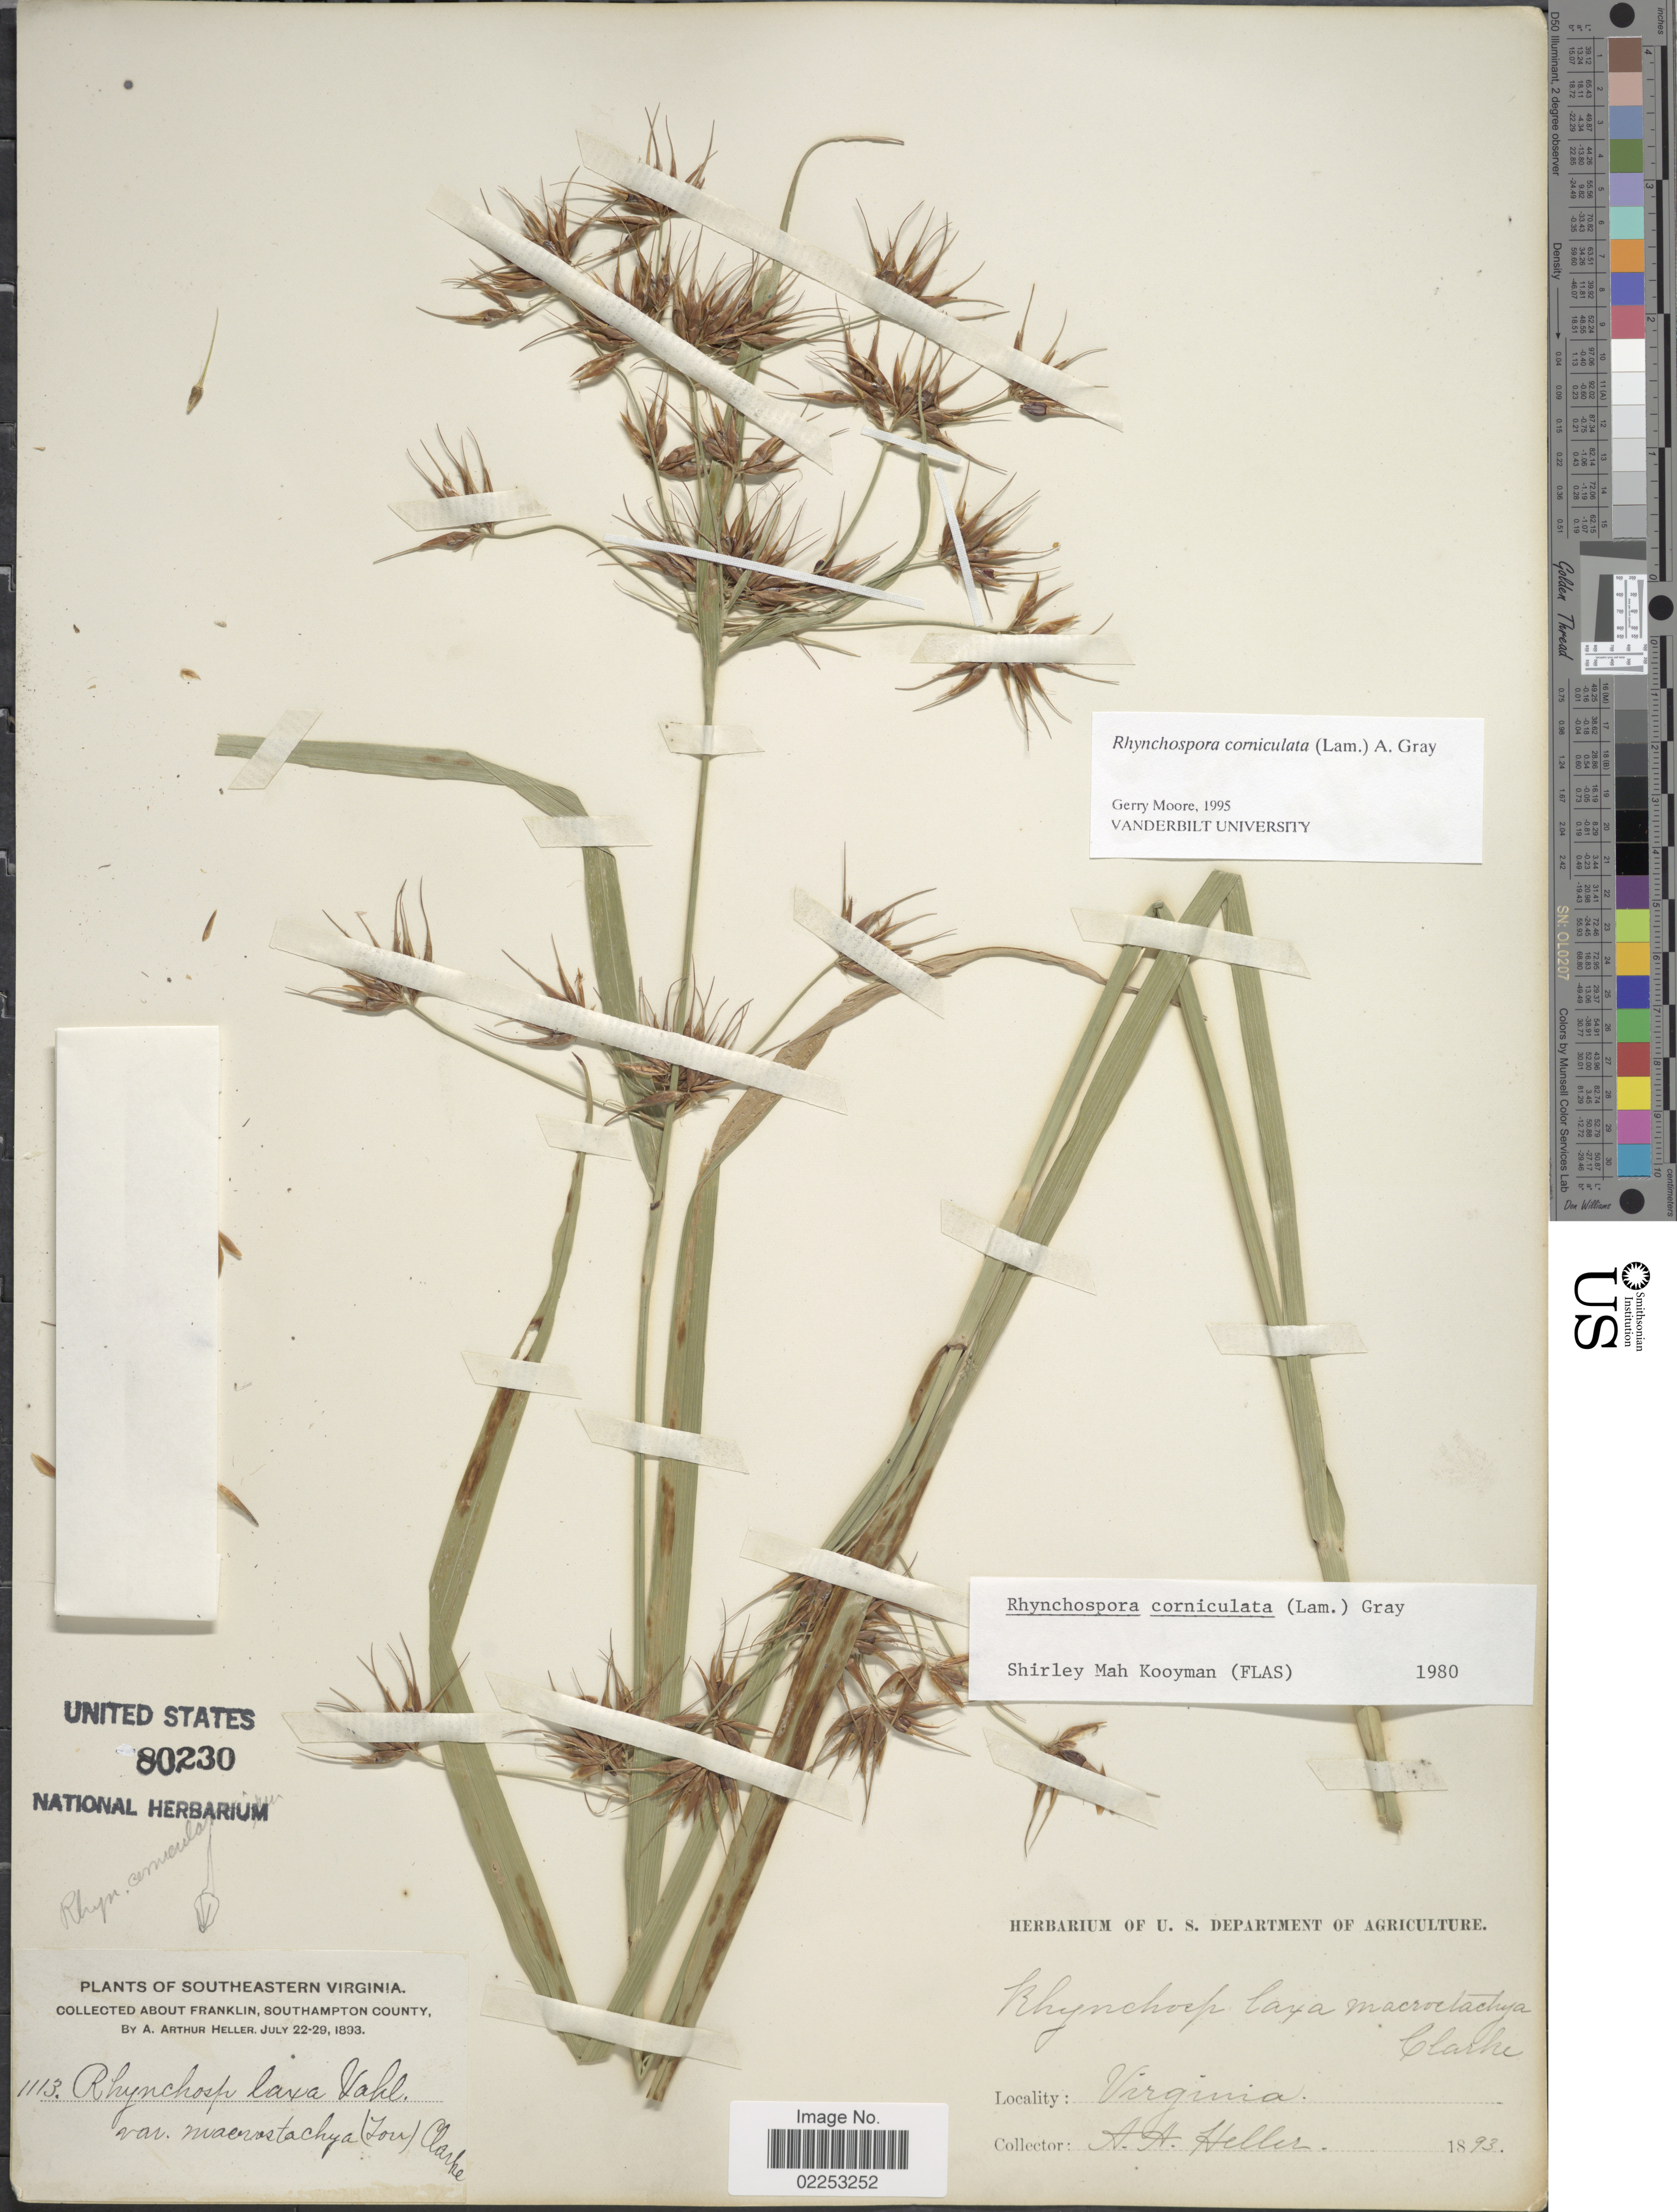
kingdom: Plantae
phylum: Tracheophyta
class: Liliopsida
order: Poales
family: Cyperaceae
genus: Rhynchospora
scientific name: Rhynchospora corniculata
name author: (Lam.) A. Gray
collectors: A. A. Heller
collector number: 1113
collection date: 1893-07-22/1893-07-29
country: United States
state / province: Virginia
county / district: Southampton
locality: Southeastern Virginia. About Franklin, Southampton County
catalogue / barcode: US 80230